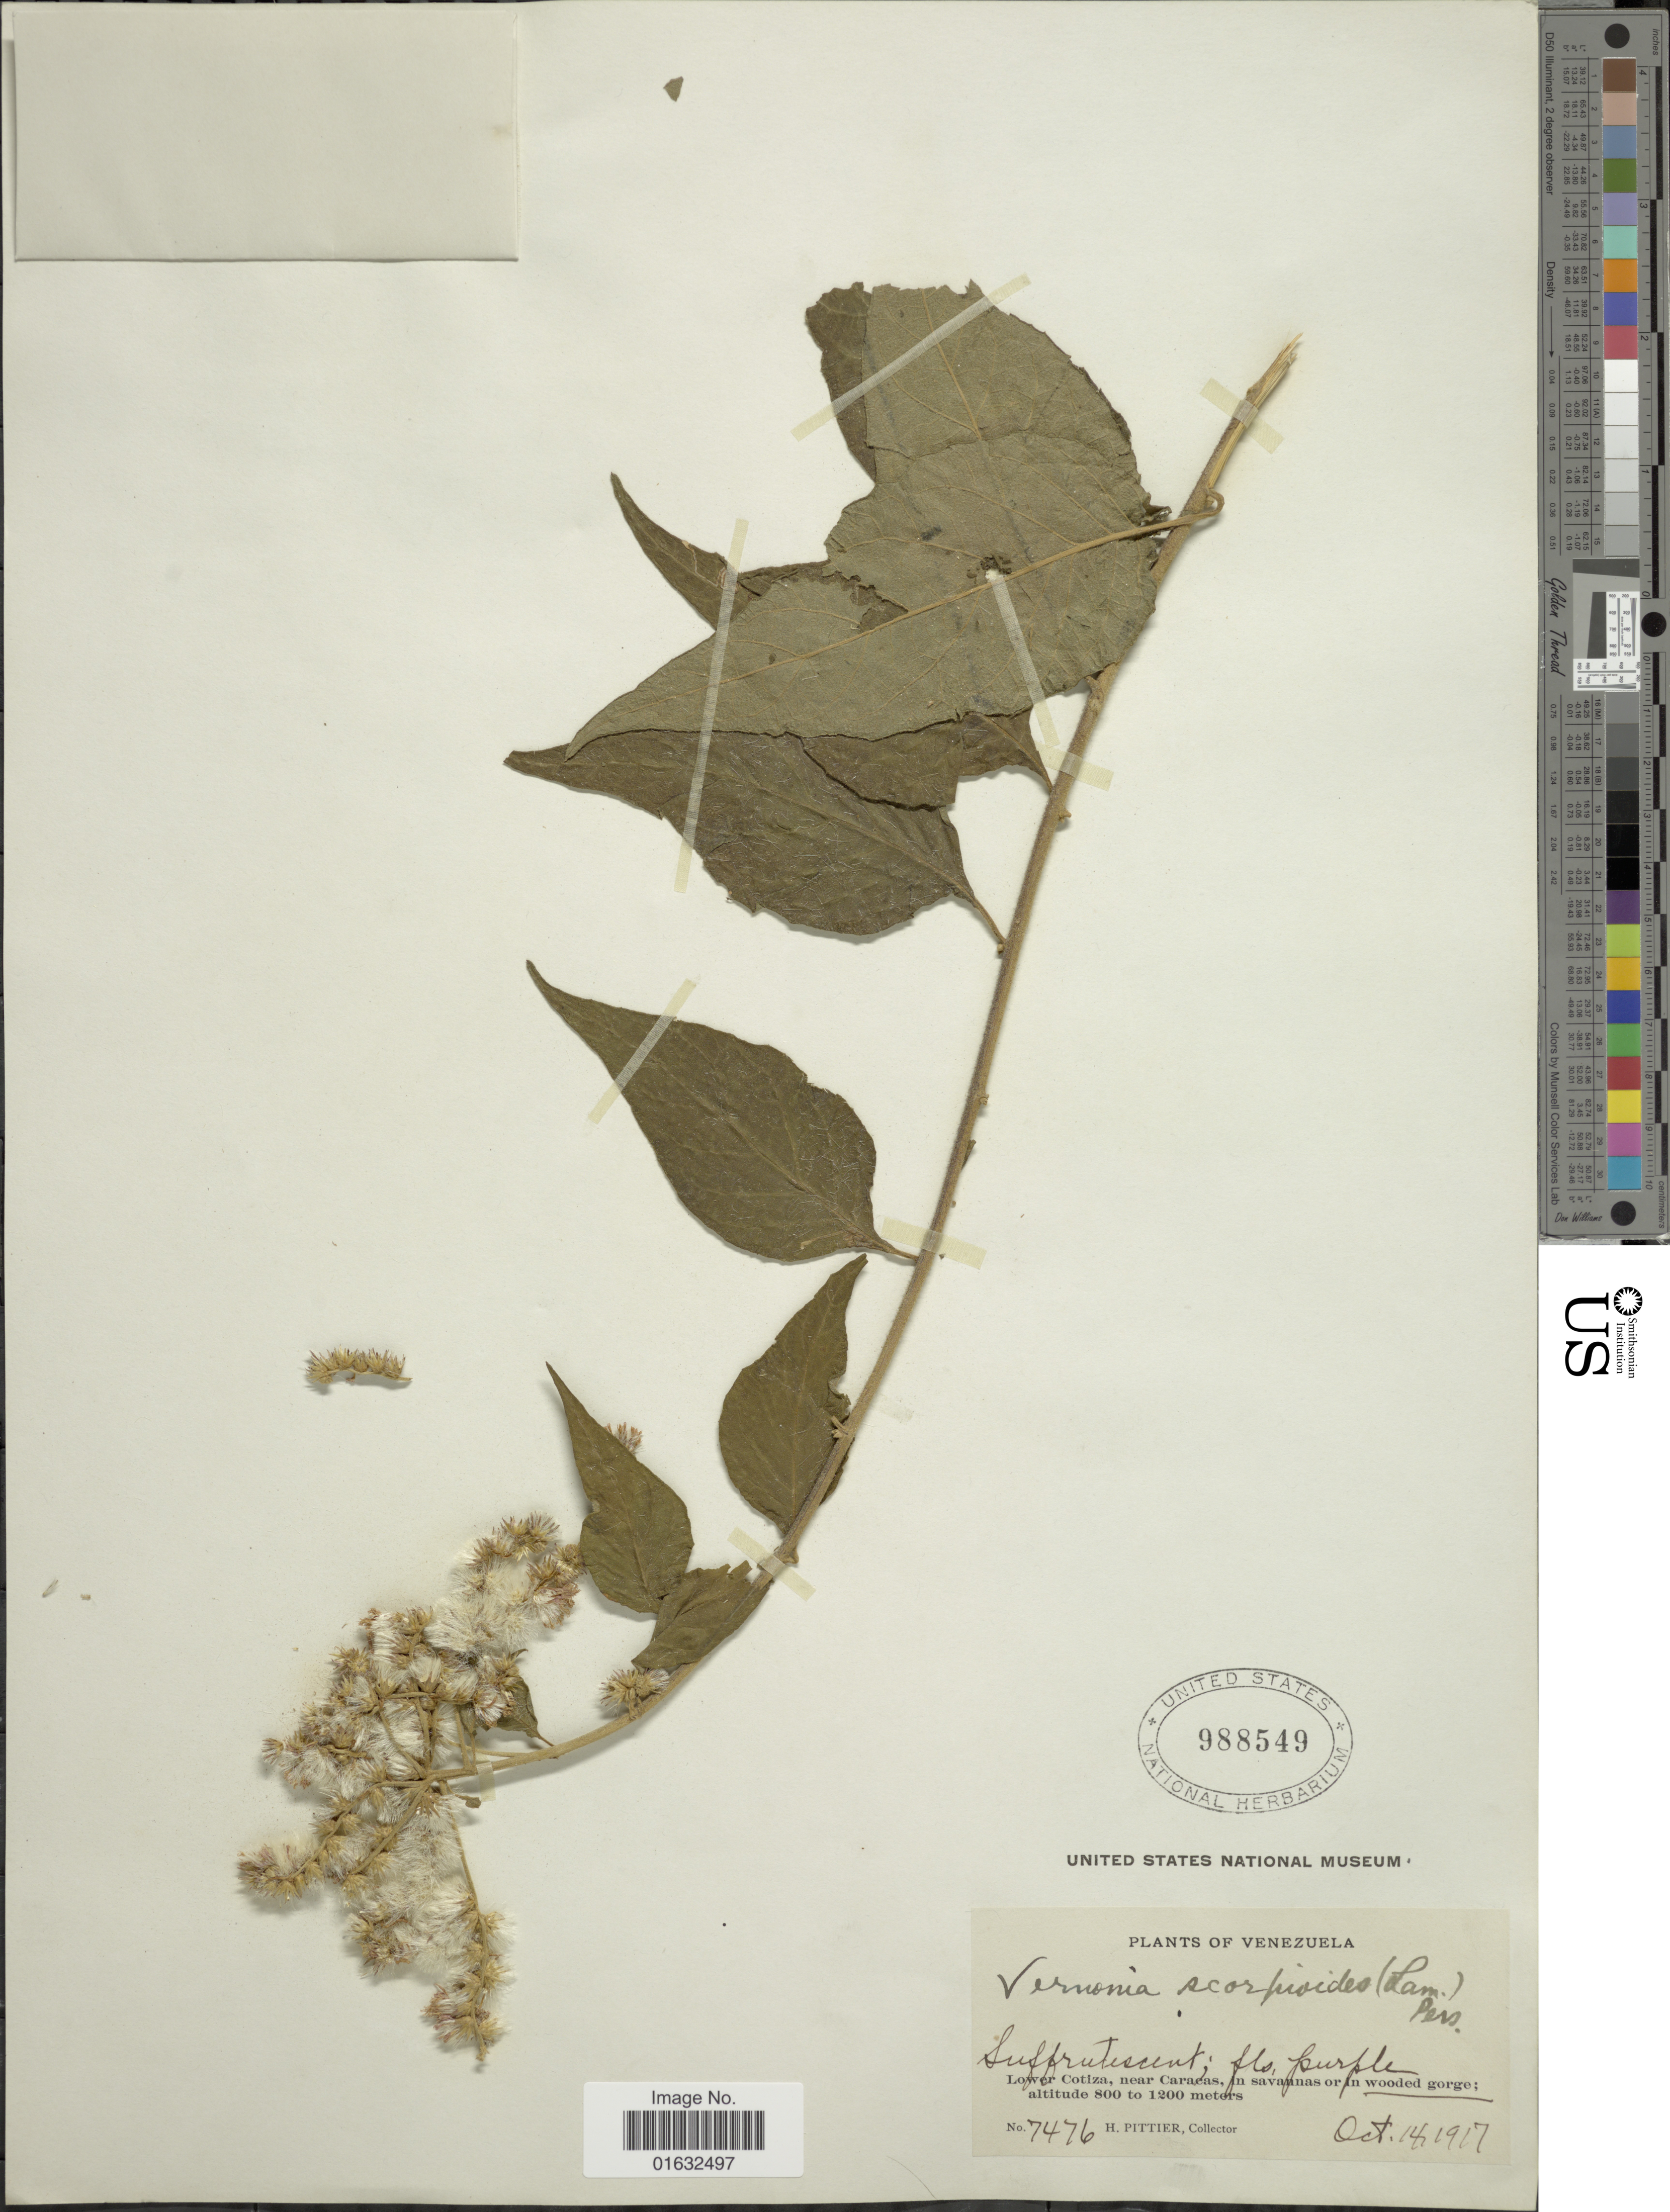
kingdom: Plantae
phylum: Tracheophyta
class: Magnoliopsida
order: Asterales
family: Asteraceae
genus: Cyrtocymura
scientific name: Cyrtocymura scorpioides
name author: (Lam.) H. Rob.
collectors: H. F. Pittier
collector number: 7476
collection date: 1917-10-14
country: Venezuela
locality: Lower Cotiza, near Caracas, in savanas or in wooded gorge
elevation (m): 800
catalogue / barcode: US 988549